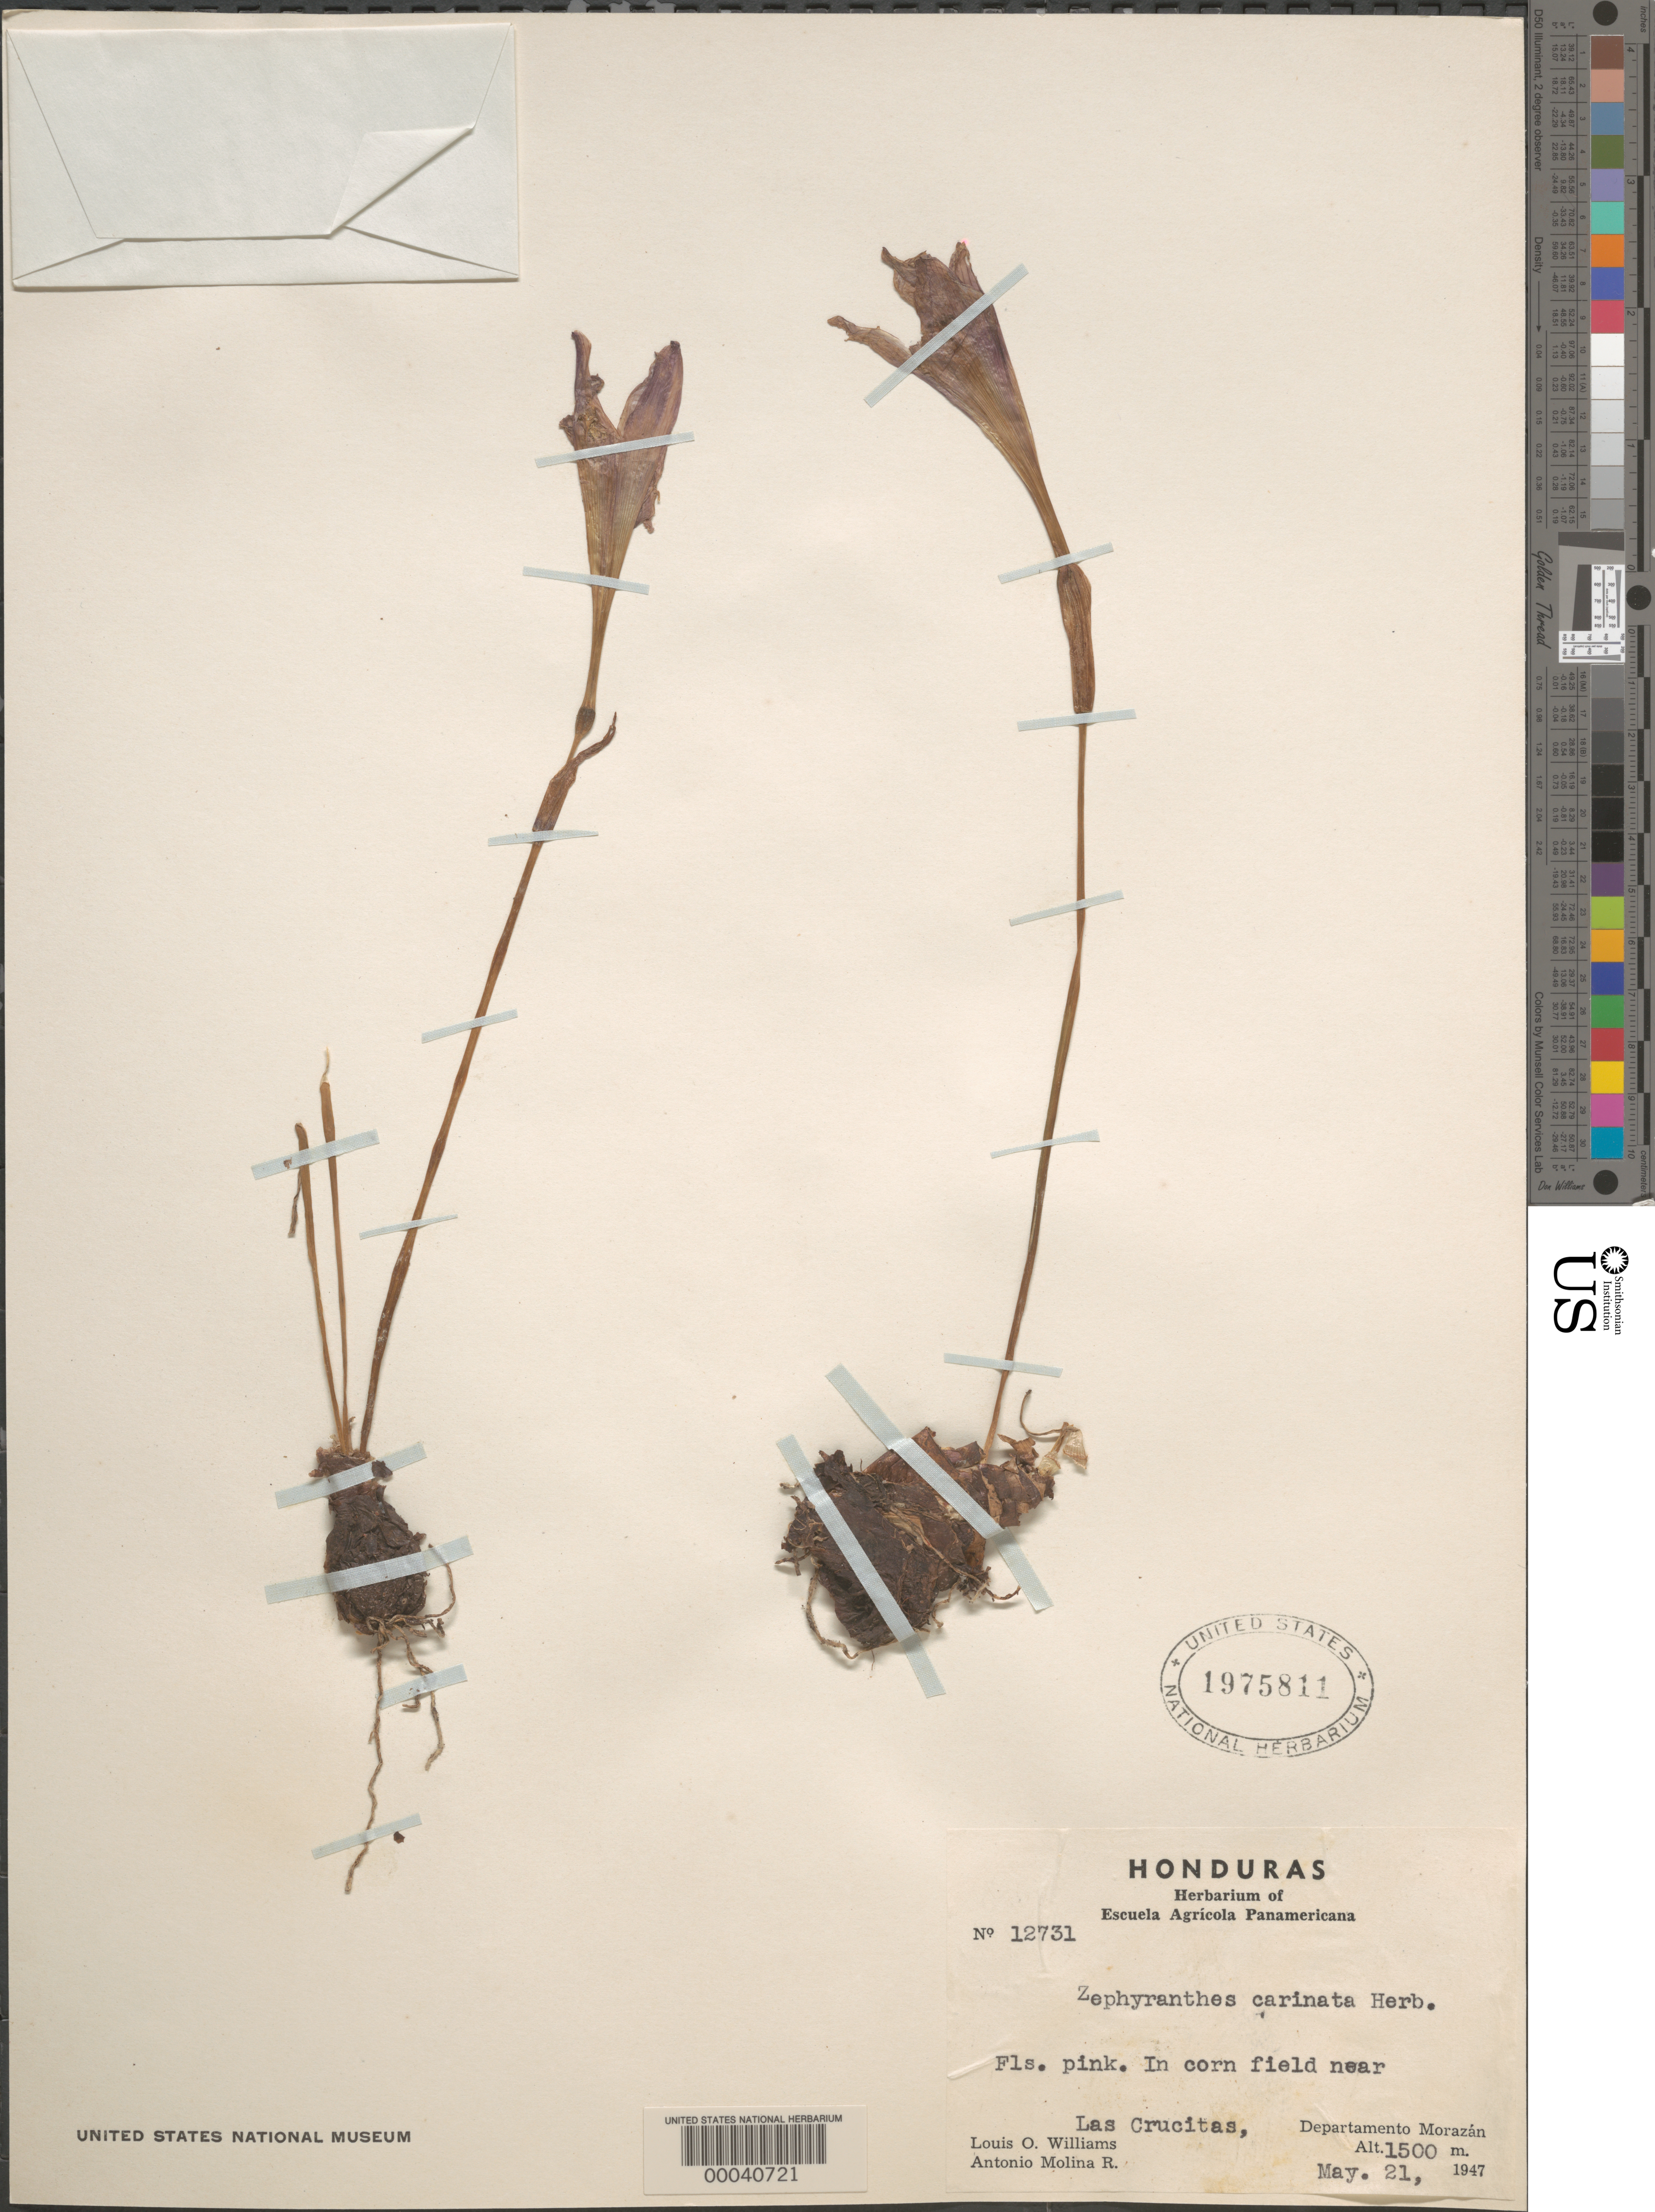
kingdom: Plantae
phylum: Tracheophyta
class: Liliopsida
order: Asparagales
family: Amaryllidaceae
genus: Zephyranthes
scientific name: Zephyranthes carinata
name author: Herb.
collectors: L. O. Williams & A. Molina R.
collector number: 12731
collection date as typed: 21 May 1947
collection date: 1947-05-21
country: Honduras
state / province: Fco. Morazán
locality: Near Las Crucitas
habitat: In a corn field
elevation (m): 1500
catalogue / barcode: US 1975811